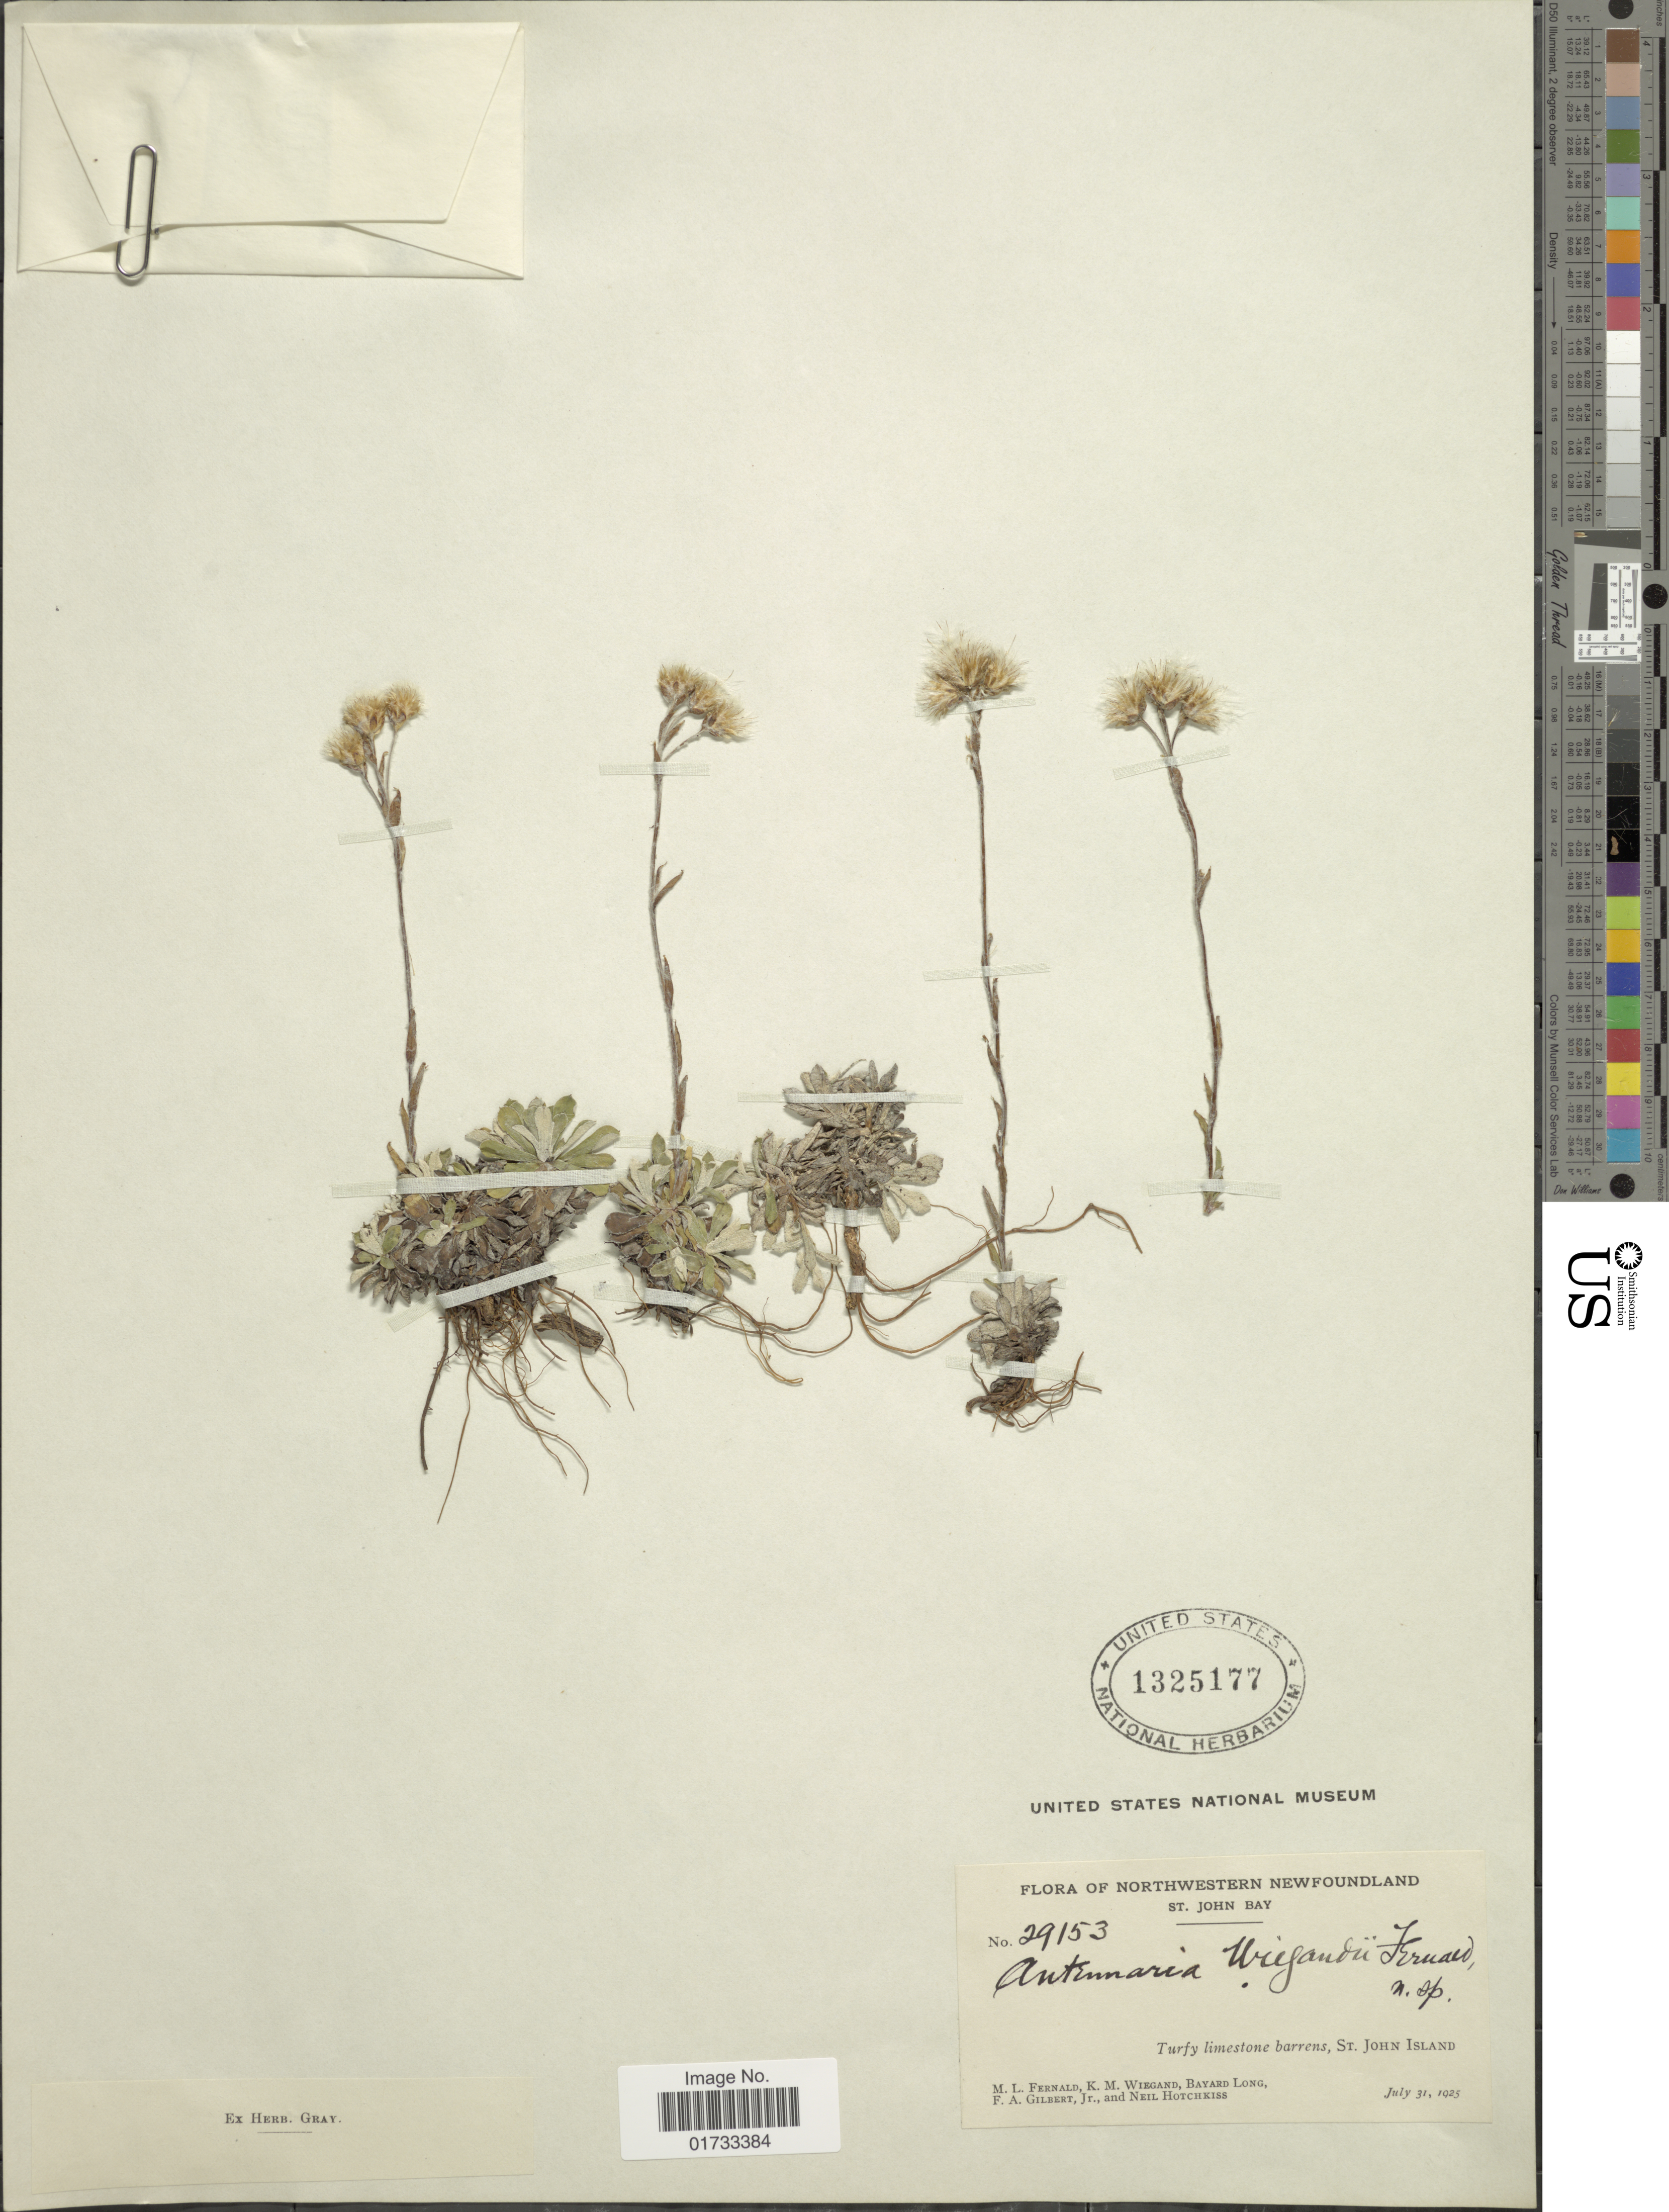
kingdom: Plantae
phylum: Tracheophyta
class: Magnoliopsida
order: Asterales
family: Asteraceae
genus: Antennaria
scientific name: Antennaria wiegandii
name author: Fernald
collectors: K. M. Wiegand, B. Long, F. A. Gilbert & N. Hotchkiss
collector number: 29153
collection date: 1925-07-31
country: Canada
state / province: Newfoundland and Labrador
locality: Northwestern Newfoundland, St. John Bay, Turfy limestone barrens, St. John Island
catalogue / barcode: US 1325177